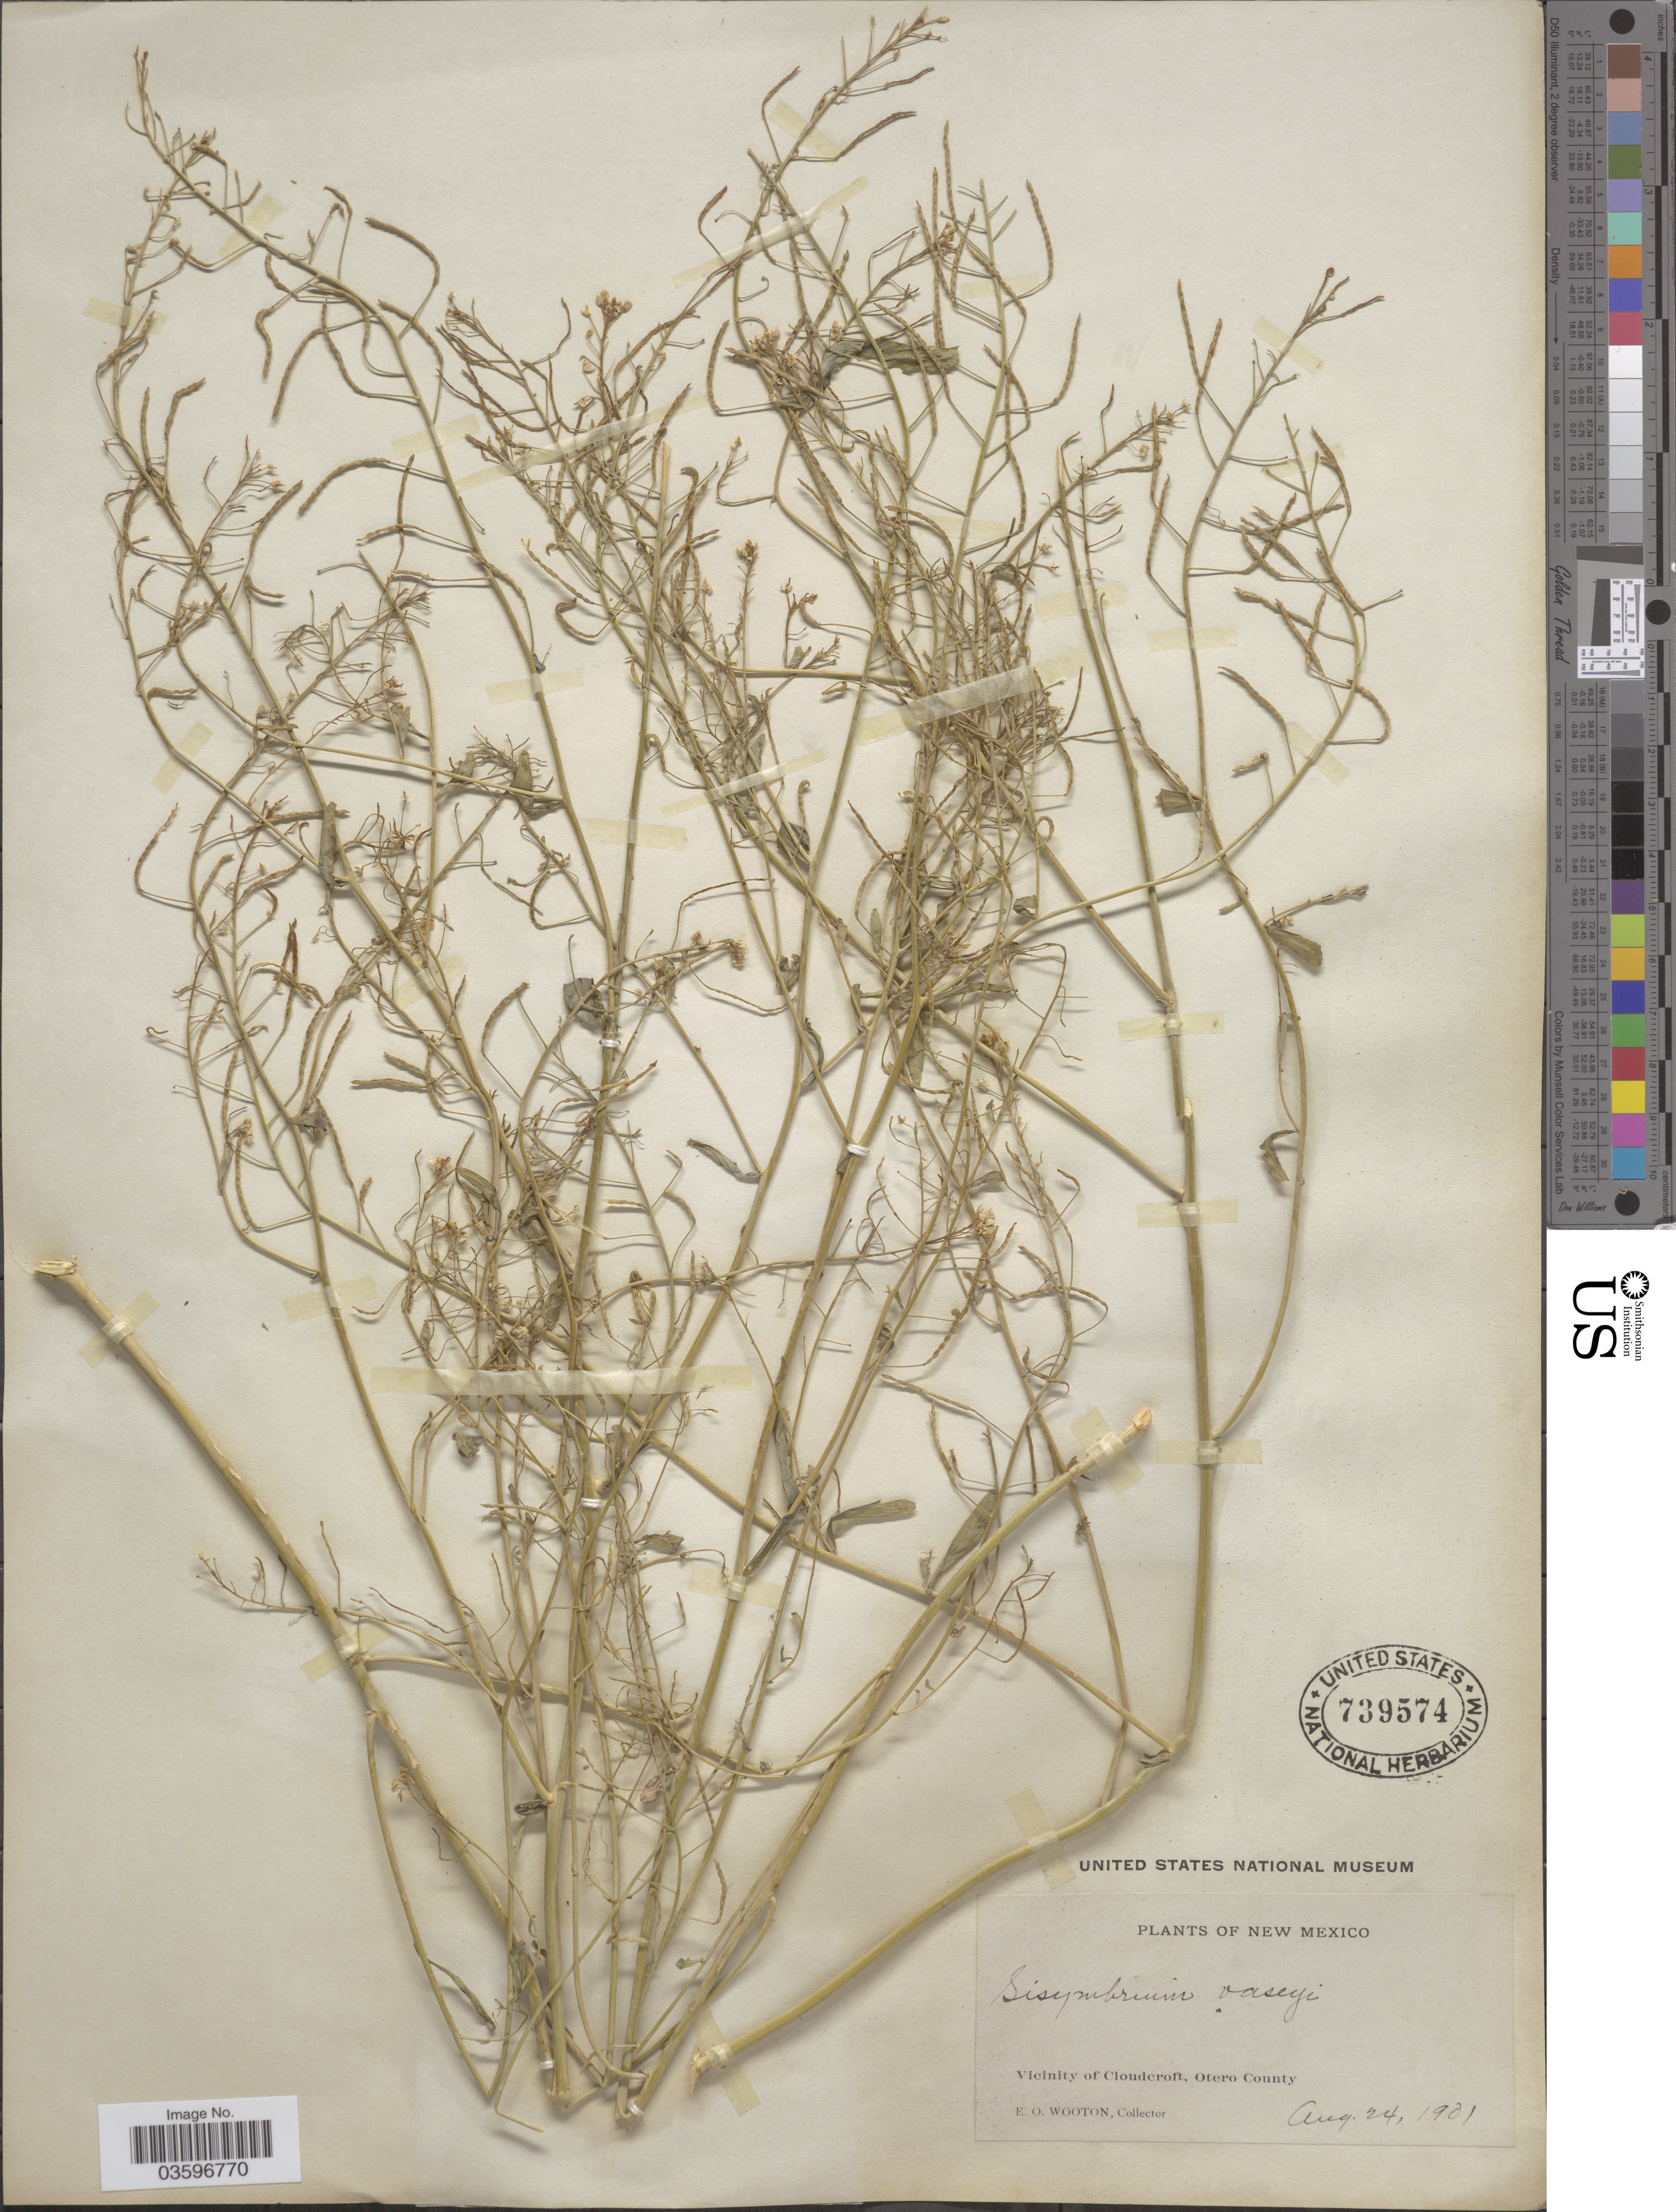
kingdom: Plantae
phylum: Tracheophyta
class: Magnoliopsida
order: Brassicales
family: Brassicaceae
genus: Thelypodiopsis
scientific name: Thelypodiopsis vaseyi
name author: (S. Watson ex B.L. Rob.) Rollins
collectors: E. O. Wooton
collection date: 1901-08-24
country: United States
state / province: New Mexico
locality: Vicinity of Cloudcroft, Otero County.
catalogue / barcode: US 739574